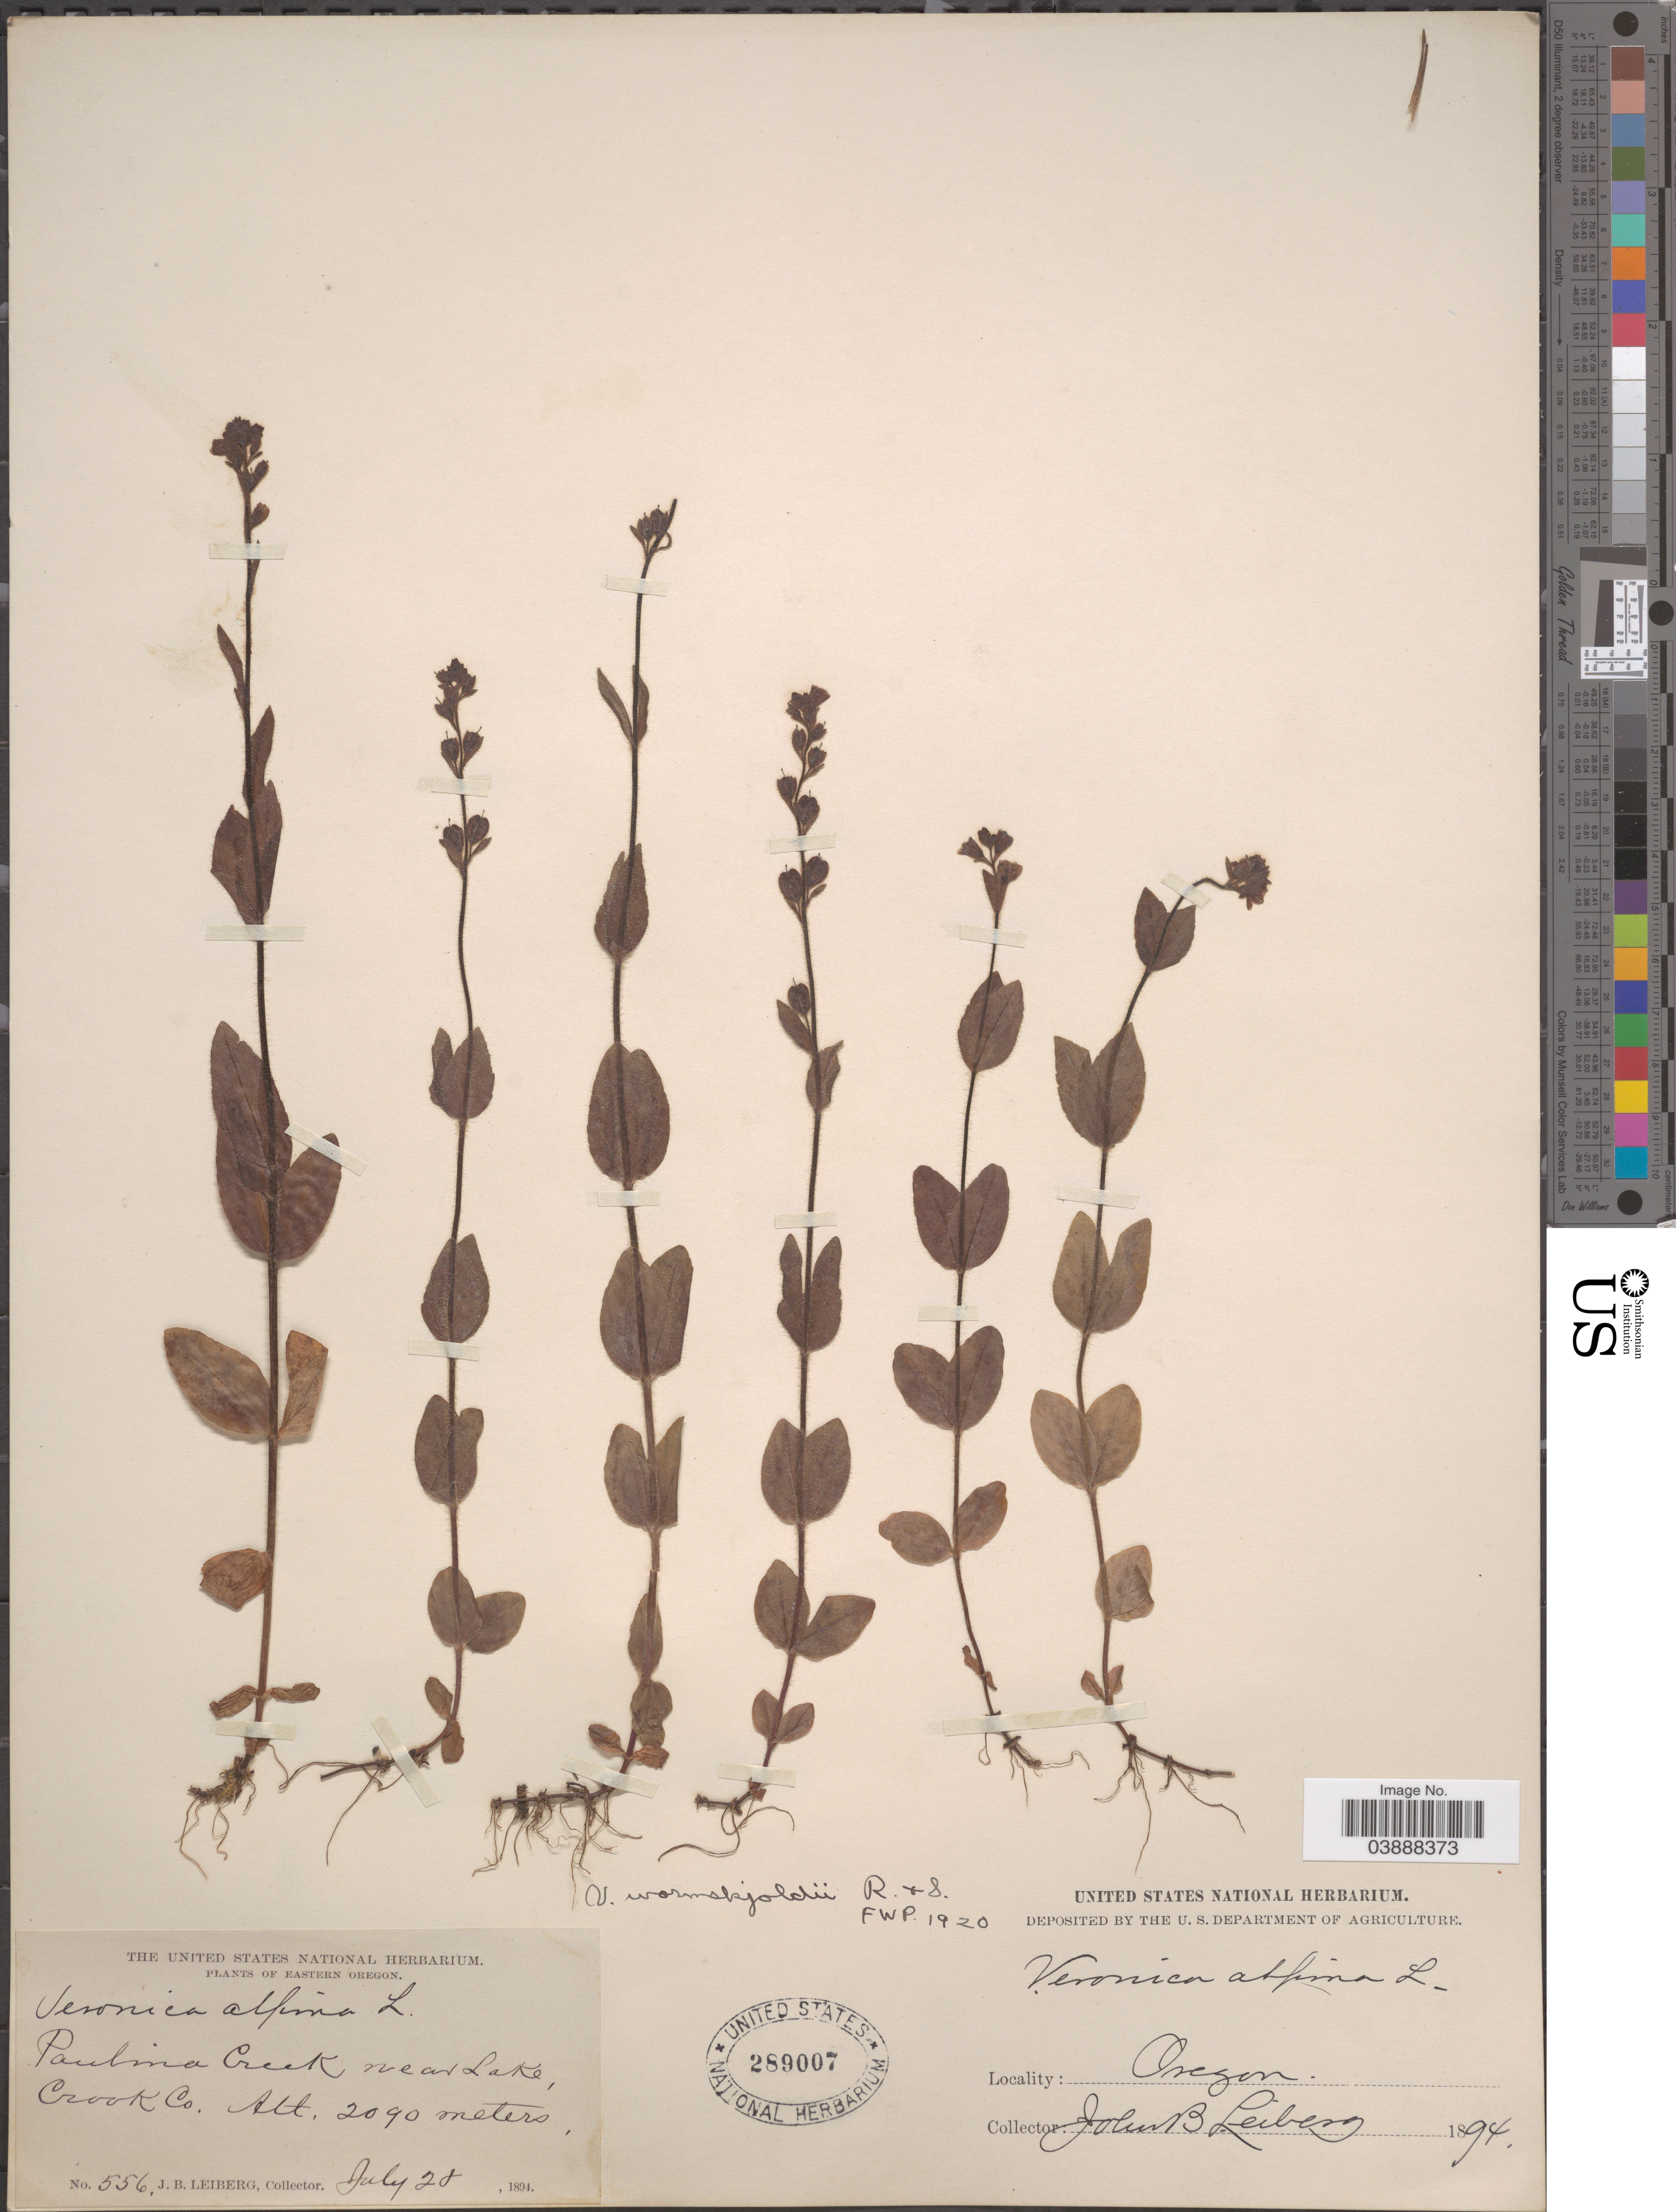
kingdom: Plantae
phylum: Tracheophyta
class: Magnoliopsida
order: Lamiales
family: Plantaginaceae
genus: Veronica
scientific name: Veronica wormskjoldii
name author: Roem. & Schult.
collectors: J. B. Leiberg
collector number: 556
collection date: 1894-07-28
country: United States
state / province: Oregon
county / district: Deschutes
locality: Eastern Oregon. Paulina Creek near Lake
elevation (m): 2090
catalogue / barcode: US 289007